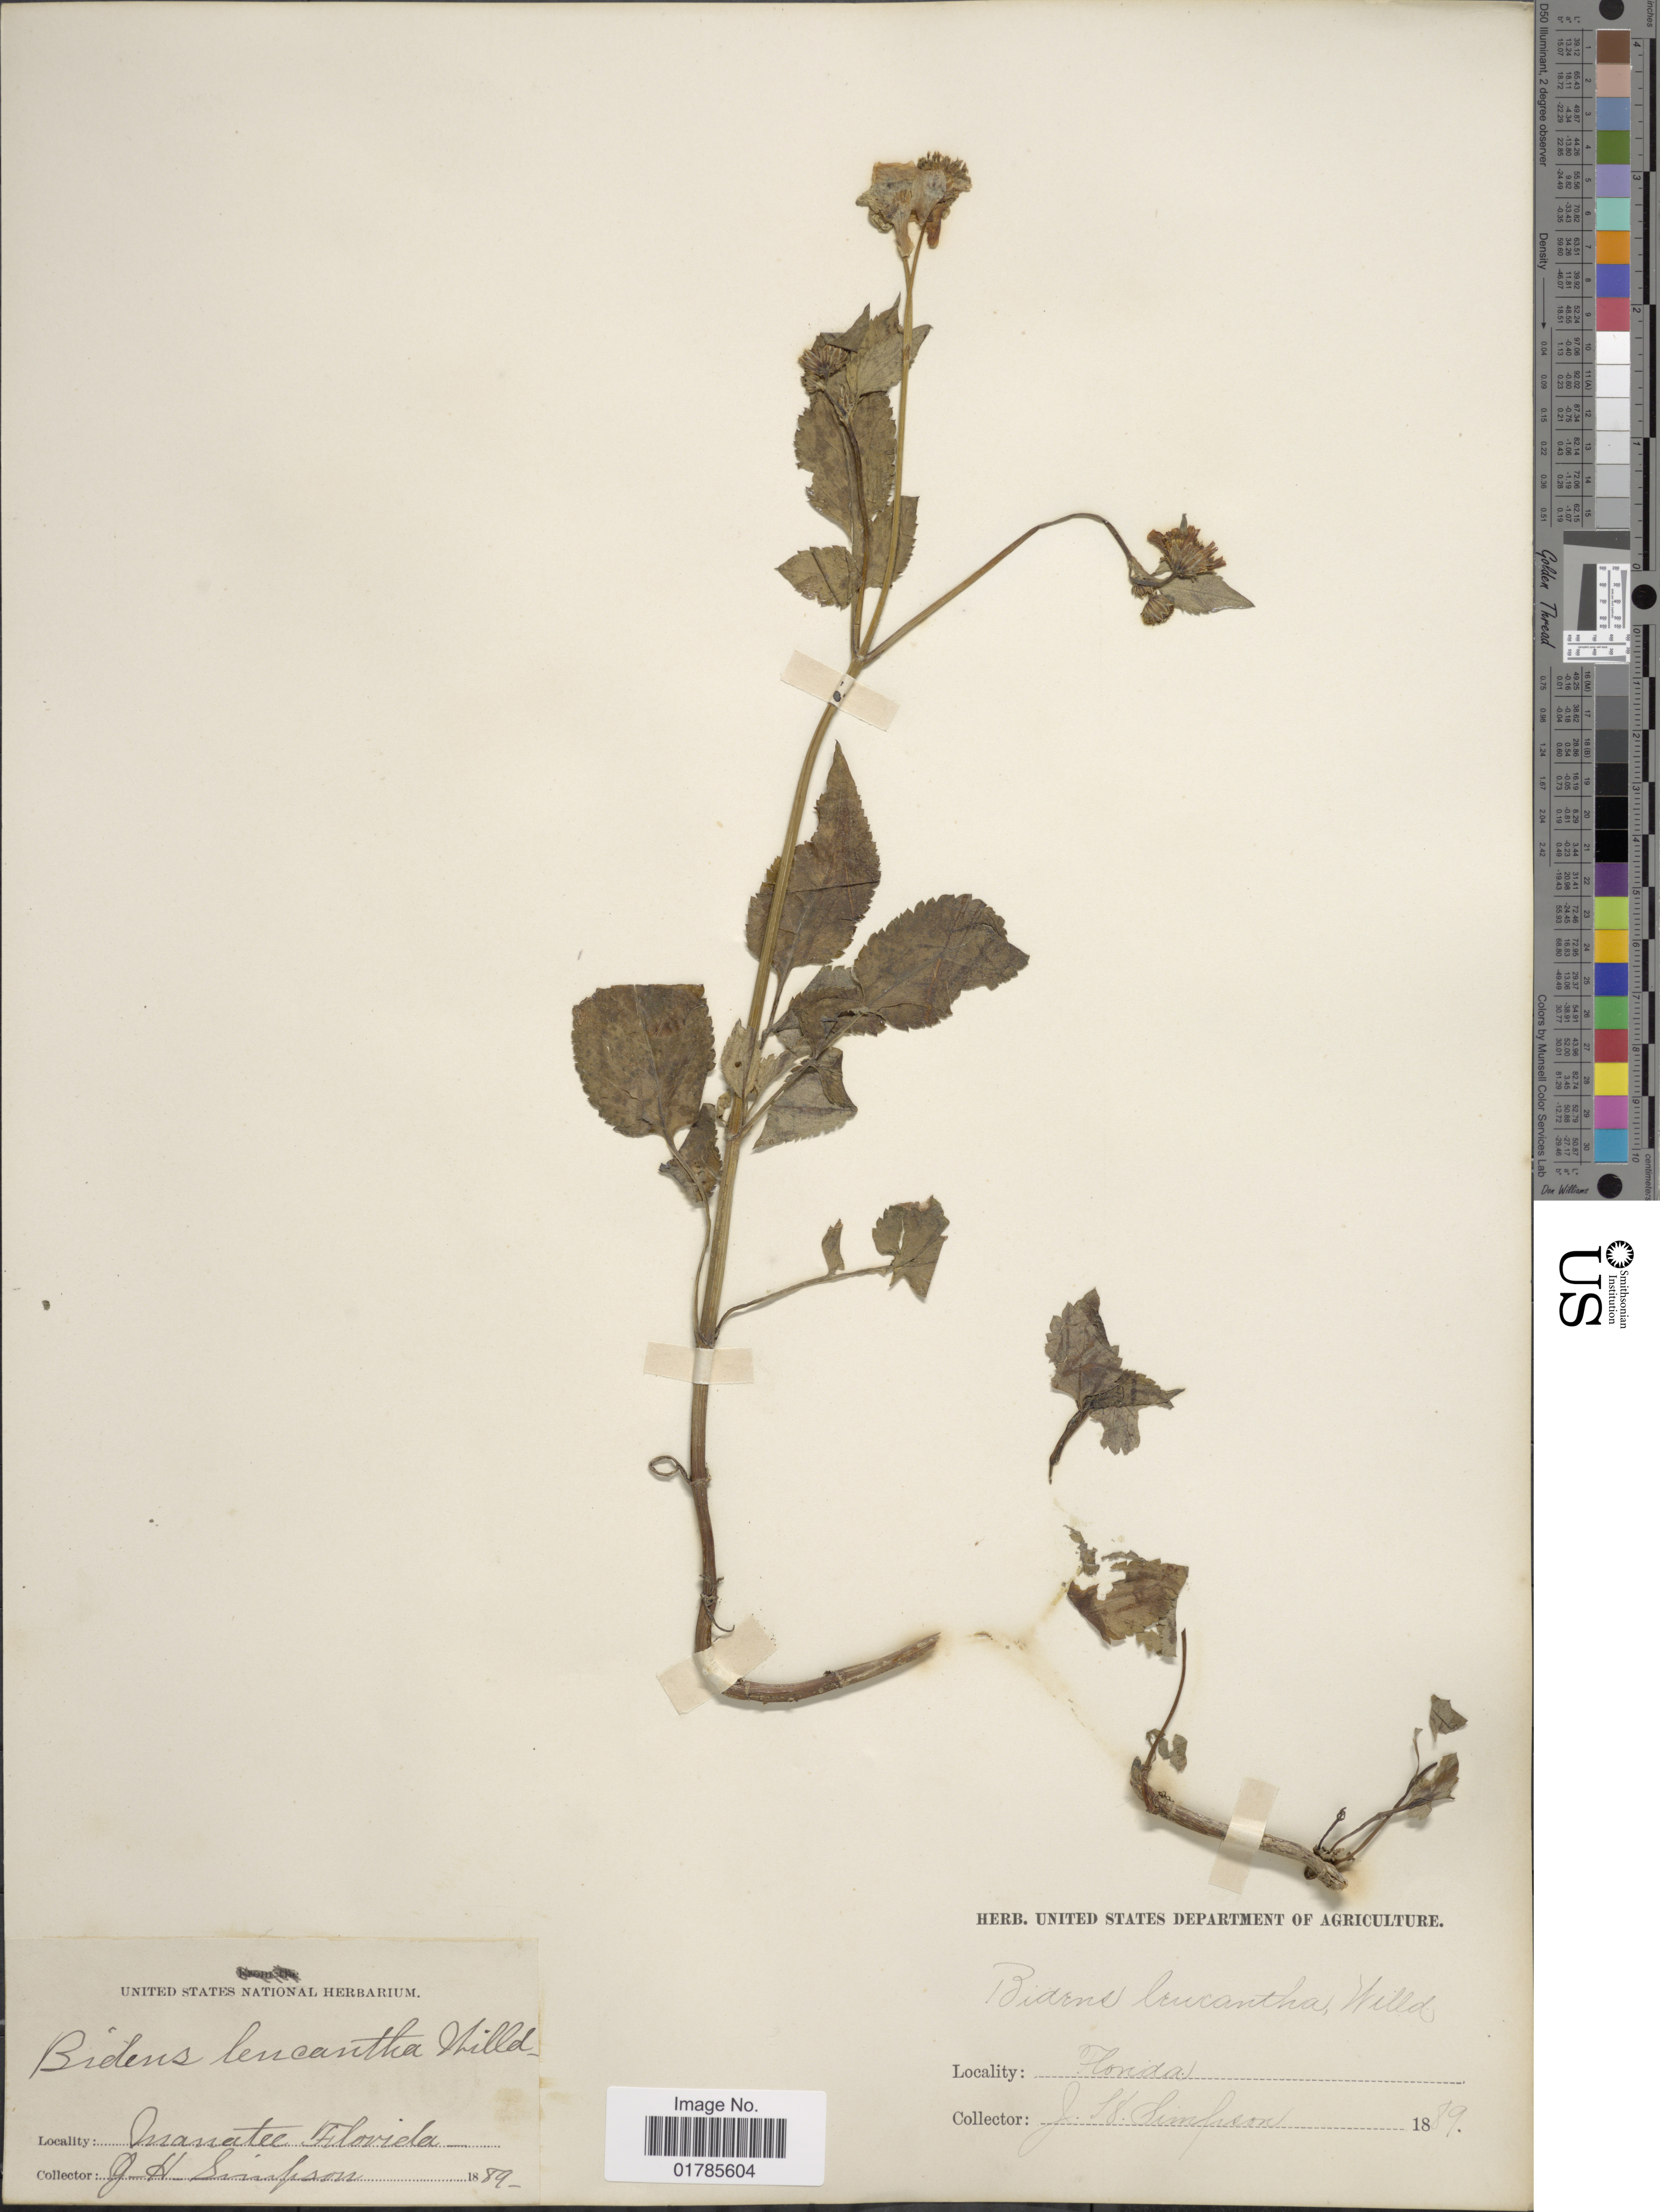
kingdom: Plantae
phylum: Tracheophyta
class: Magnoliopsida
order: Asterales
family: Asteraceae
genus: Bidens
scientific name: Bidens alba var. radiata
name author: (Sch. Bip.) R.E. Ballard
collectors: J. H. Simpson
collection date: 1889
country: United States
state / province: Florida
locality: Manatee